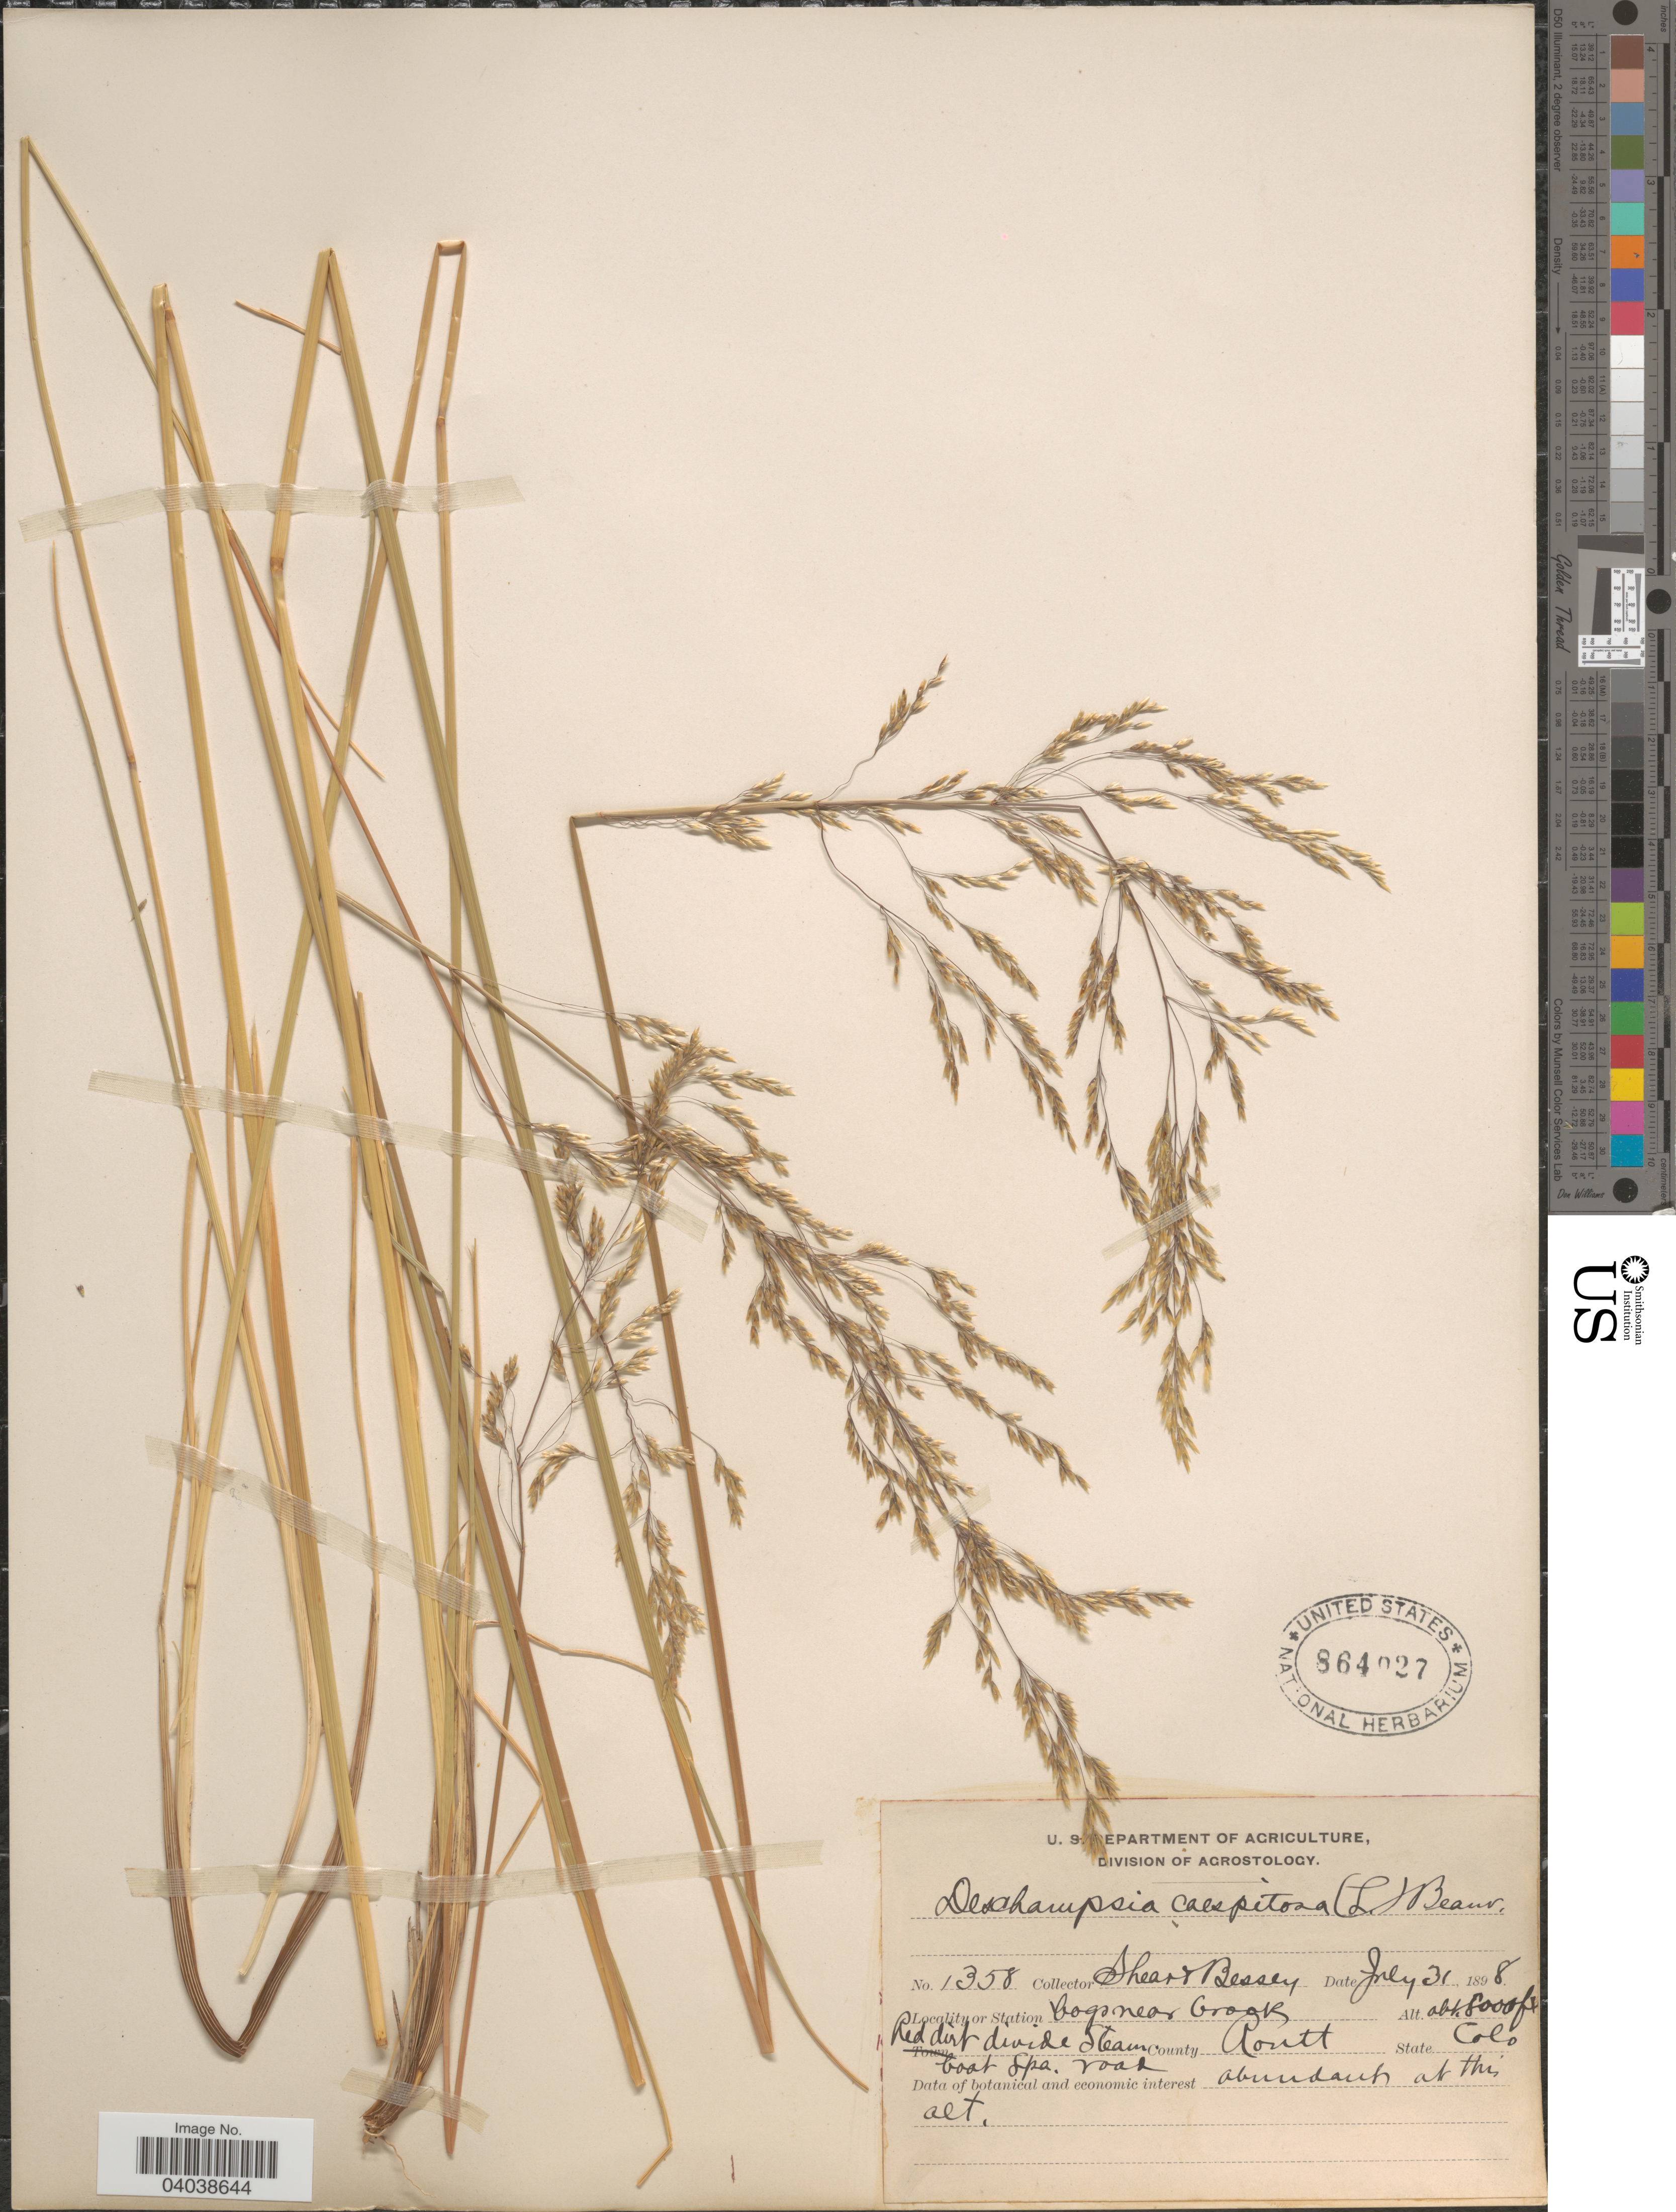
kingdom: Plantae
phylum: Tracheophyta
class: Liliopsida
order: Poales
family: Poaceae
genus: Deschampsia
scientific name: Deschampsia cespitosa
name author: (L.) P. Beauv.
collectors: -- Shear & -. Bessey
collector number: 1358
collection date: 1898-07-13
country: United States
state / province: Colorado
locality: Station Bogs near Crook. Red dirt divide Steam. County Routt.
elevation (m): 2438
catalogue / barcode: US 864027